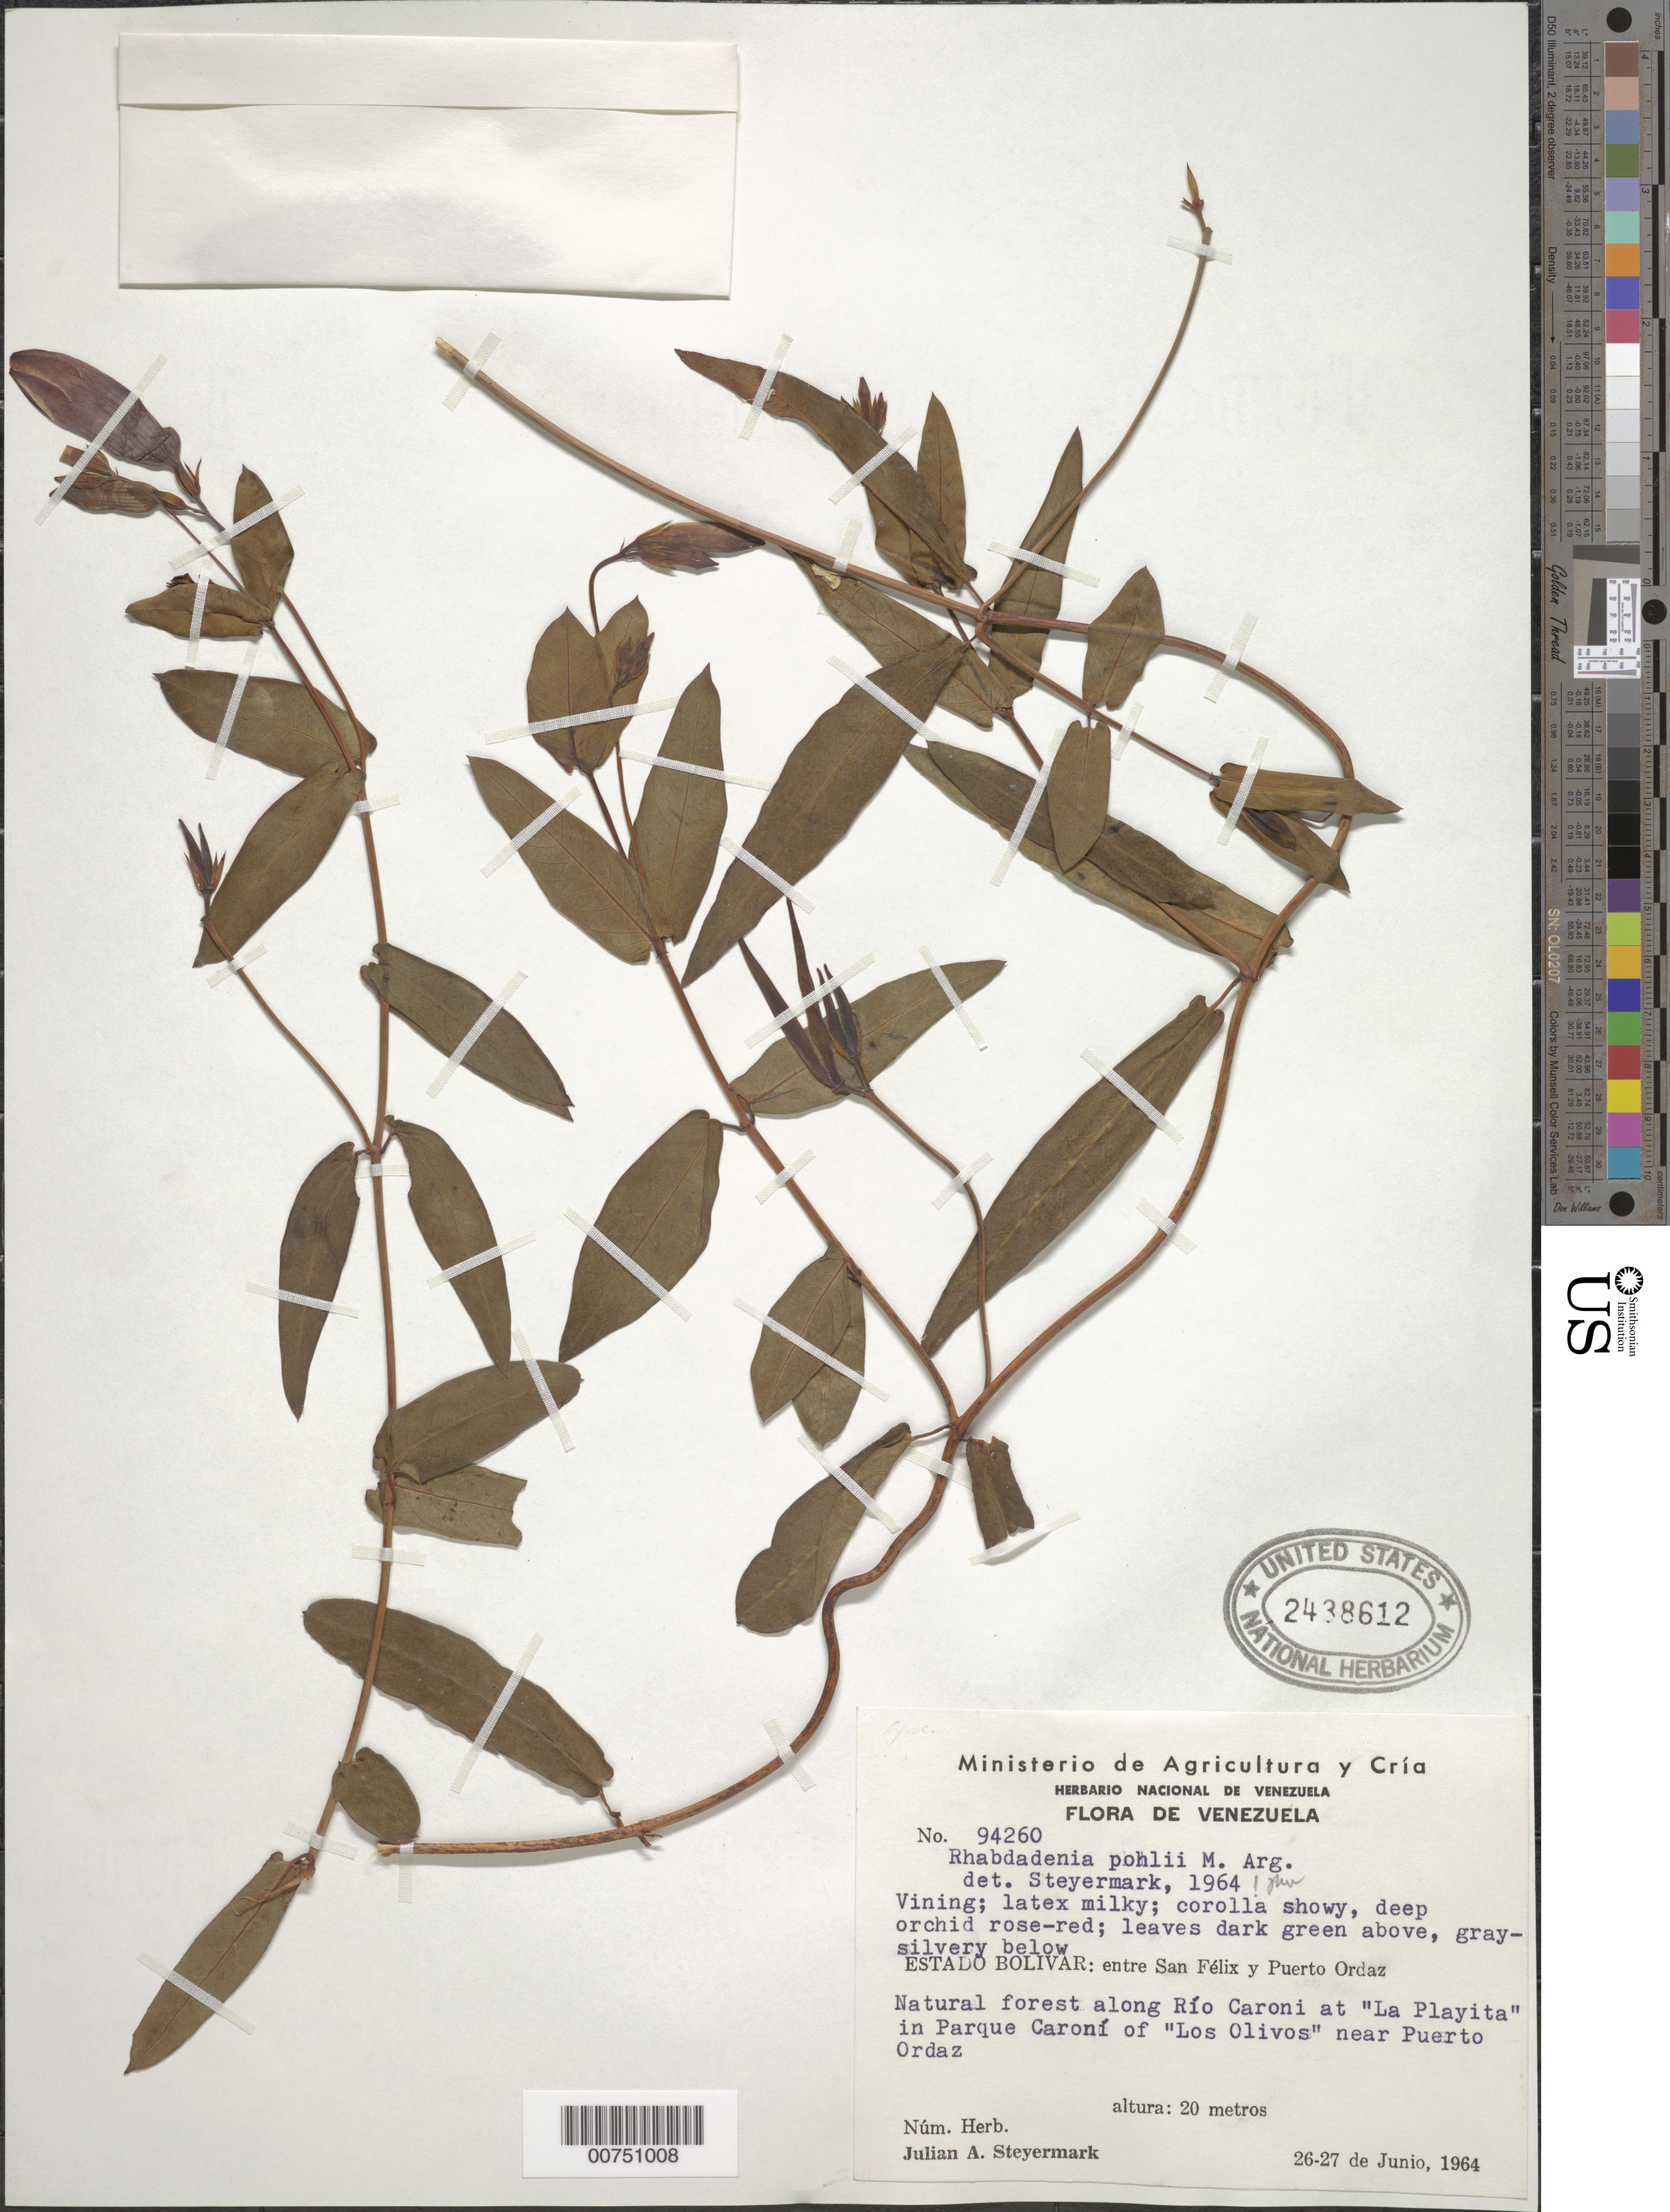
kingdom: Plantae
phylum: Tracheophyta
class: Magnoliopsida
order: Gentianales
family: Apocynaceae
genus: Rhabdadenia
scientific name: Rhabdadenia pohlii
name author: Müll. Arg.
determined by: Steyermark, Julian A., (VEN)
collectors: J. Steyermark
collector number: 94260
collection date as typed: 26-Jun-64 to 27-Jun-64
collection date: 1964-06-26/1964-06-27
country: Venezuela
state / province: Bolívar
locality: San Félix to Puerto Ordaz; "Los Olivos" (Olive trees), Parque Caroní along Río Caroní, near Puerto Ordaz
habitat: Natural forest along Rio Caroni at "La Playita"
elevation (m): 20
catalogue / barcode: US 2438612